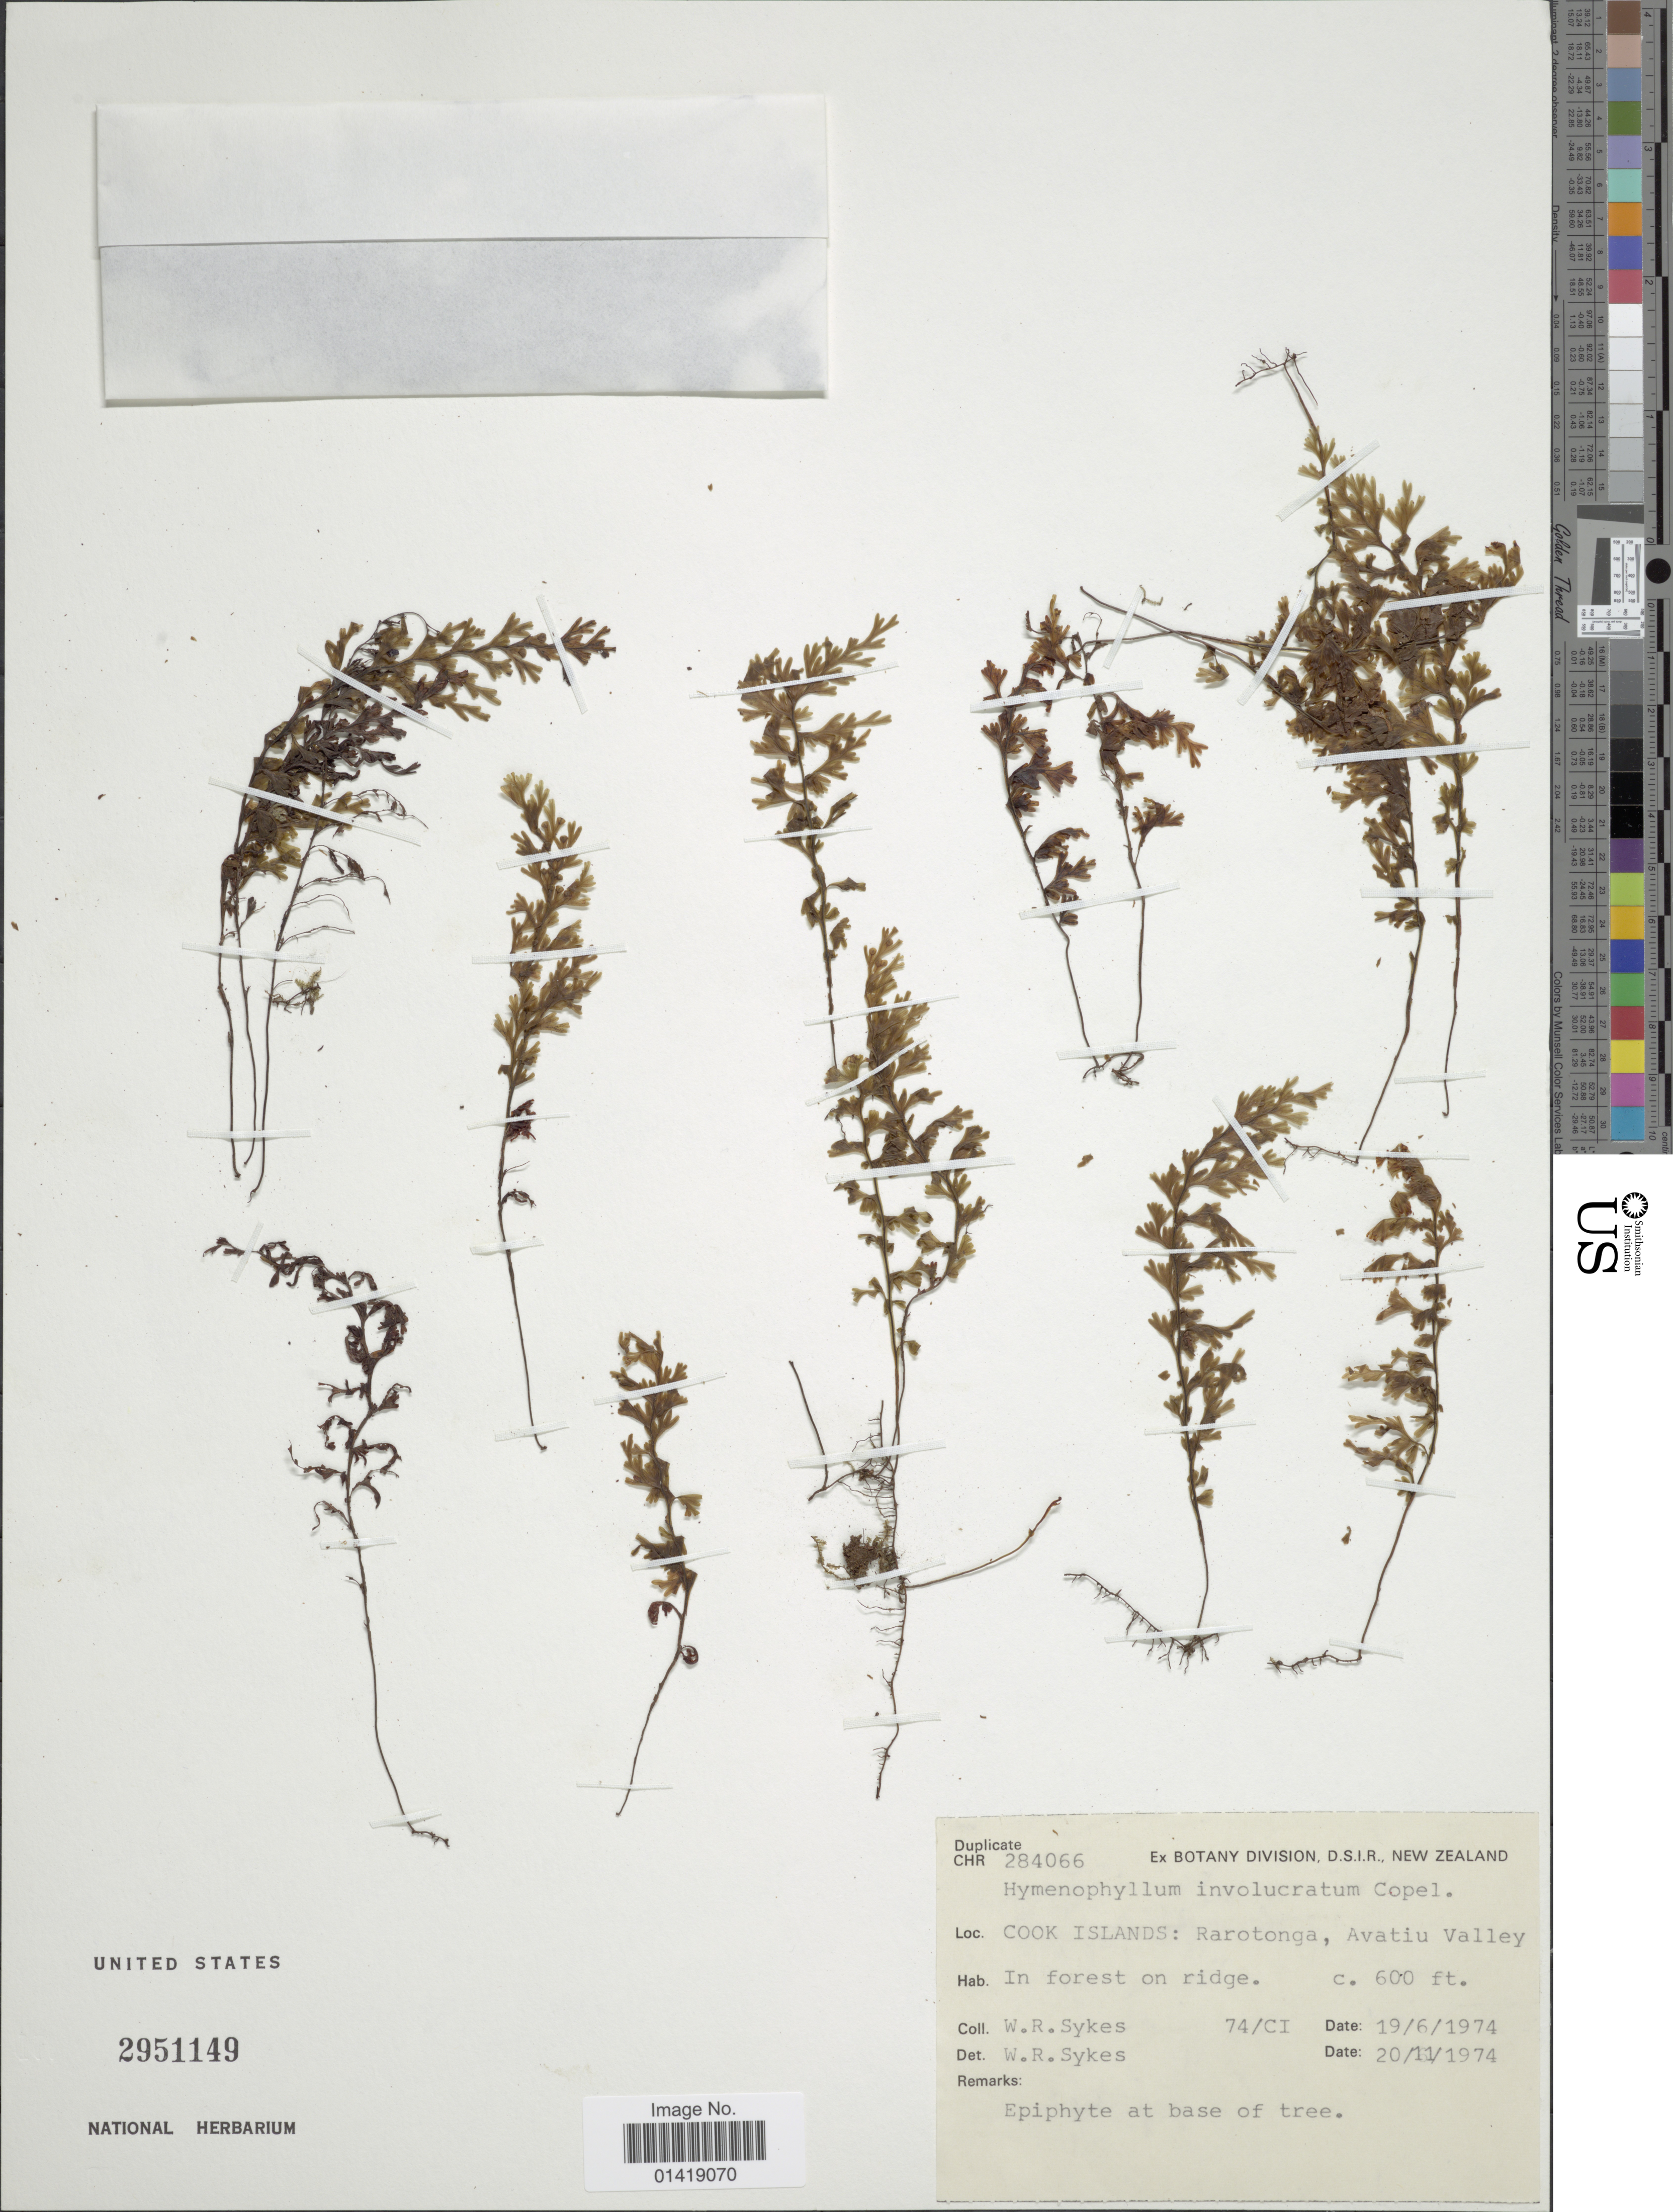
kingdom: Plantae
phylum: Tracheophyta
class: Polypodiopsida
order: Hymenophyllales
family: Hymenophyllaceae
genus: Hymenophyllum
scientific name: Hymenophyllum involucratum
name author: Copel.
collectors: W. R. Sykes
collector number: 74/C1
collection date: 1974-06-19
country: Cook Islands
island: Rarotonga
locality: Rarotonga, Avatiu Valley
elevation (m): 183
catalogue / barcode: US 2951149